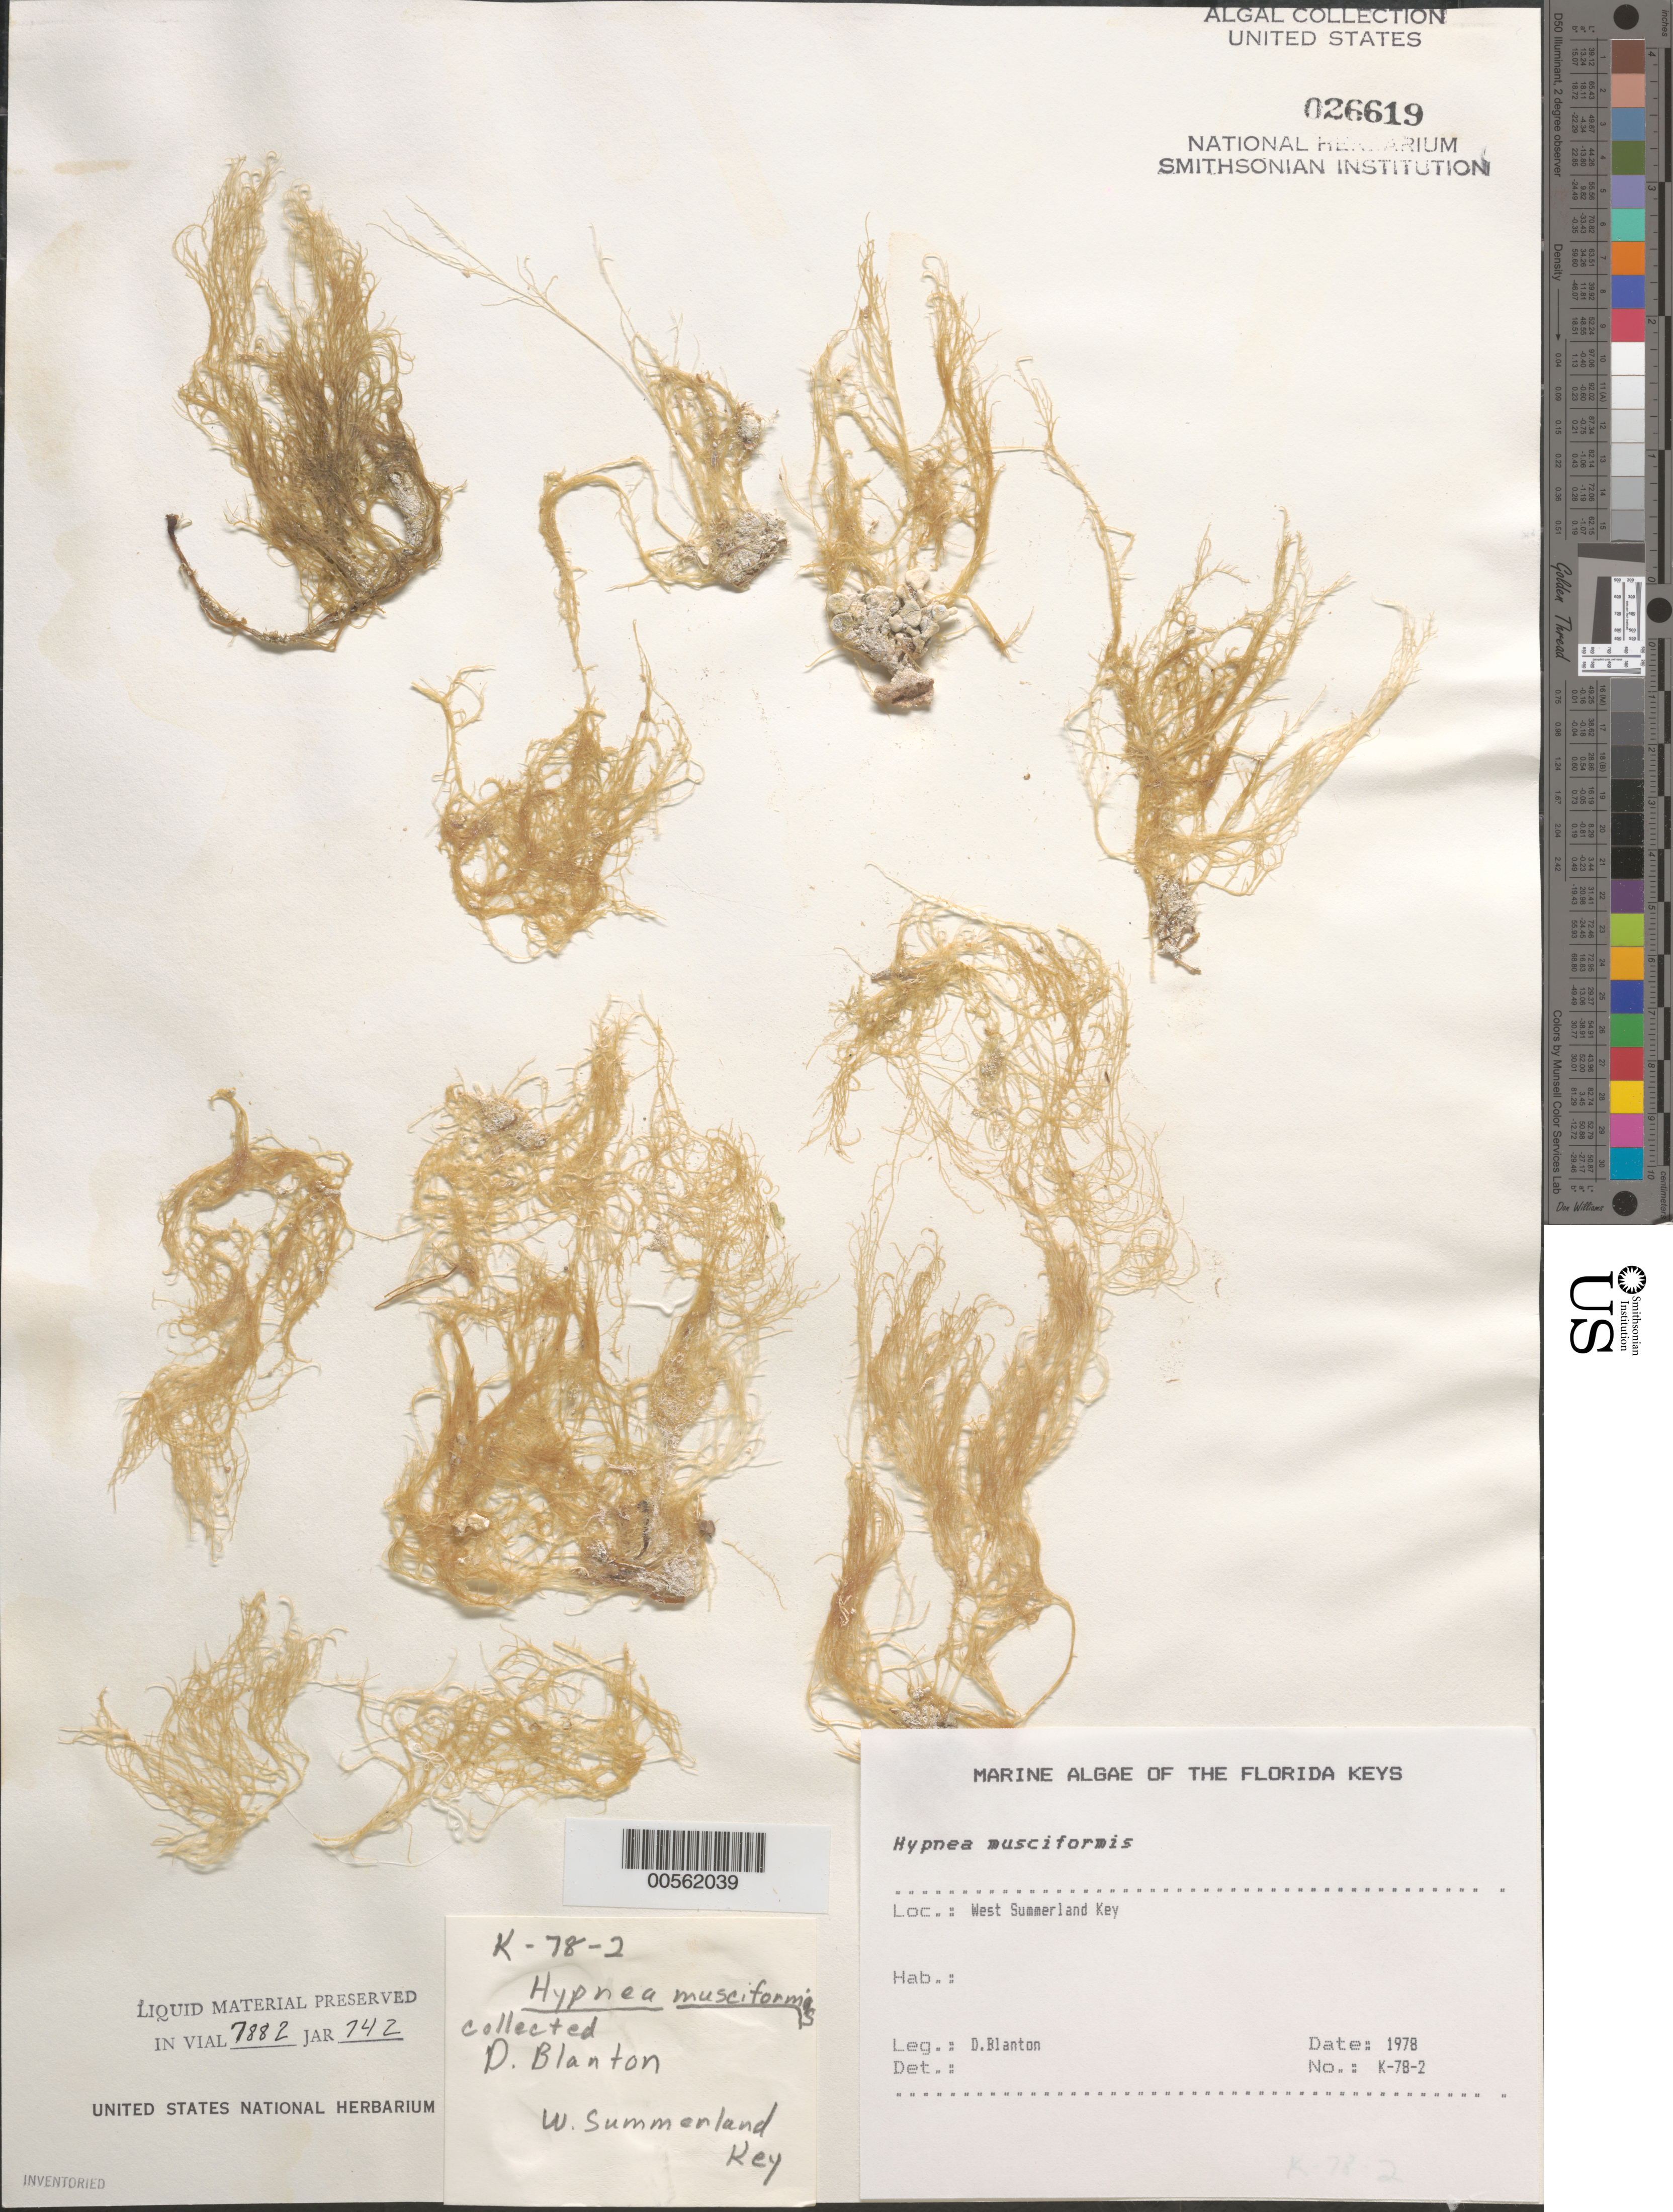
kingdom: Plantae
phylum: Rhodophyta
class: Florideophyceae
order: Gigartinales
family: Cystocloniaceae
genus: Hypnea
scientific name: Hypnea musciformis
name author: (Wulfen) J.V.Lamouroux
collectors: D. Blanton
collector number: K-78-2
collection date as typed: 1978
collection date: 1978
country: United States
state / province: Florida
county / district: Monroe County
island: West Summerland Key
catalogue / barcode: US 26619